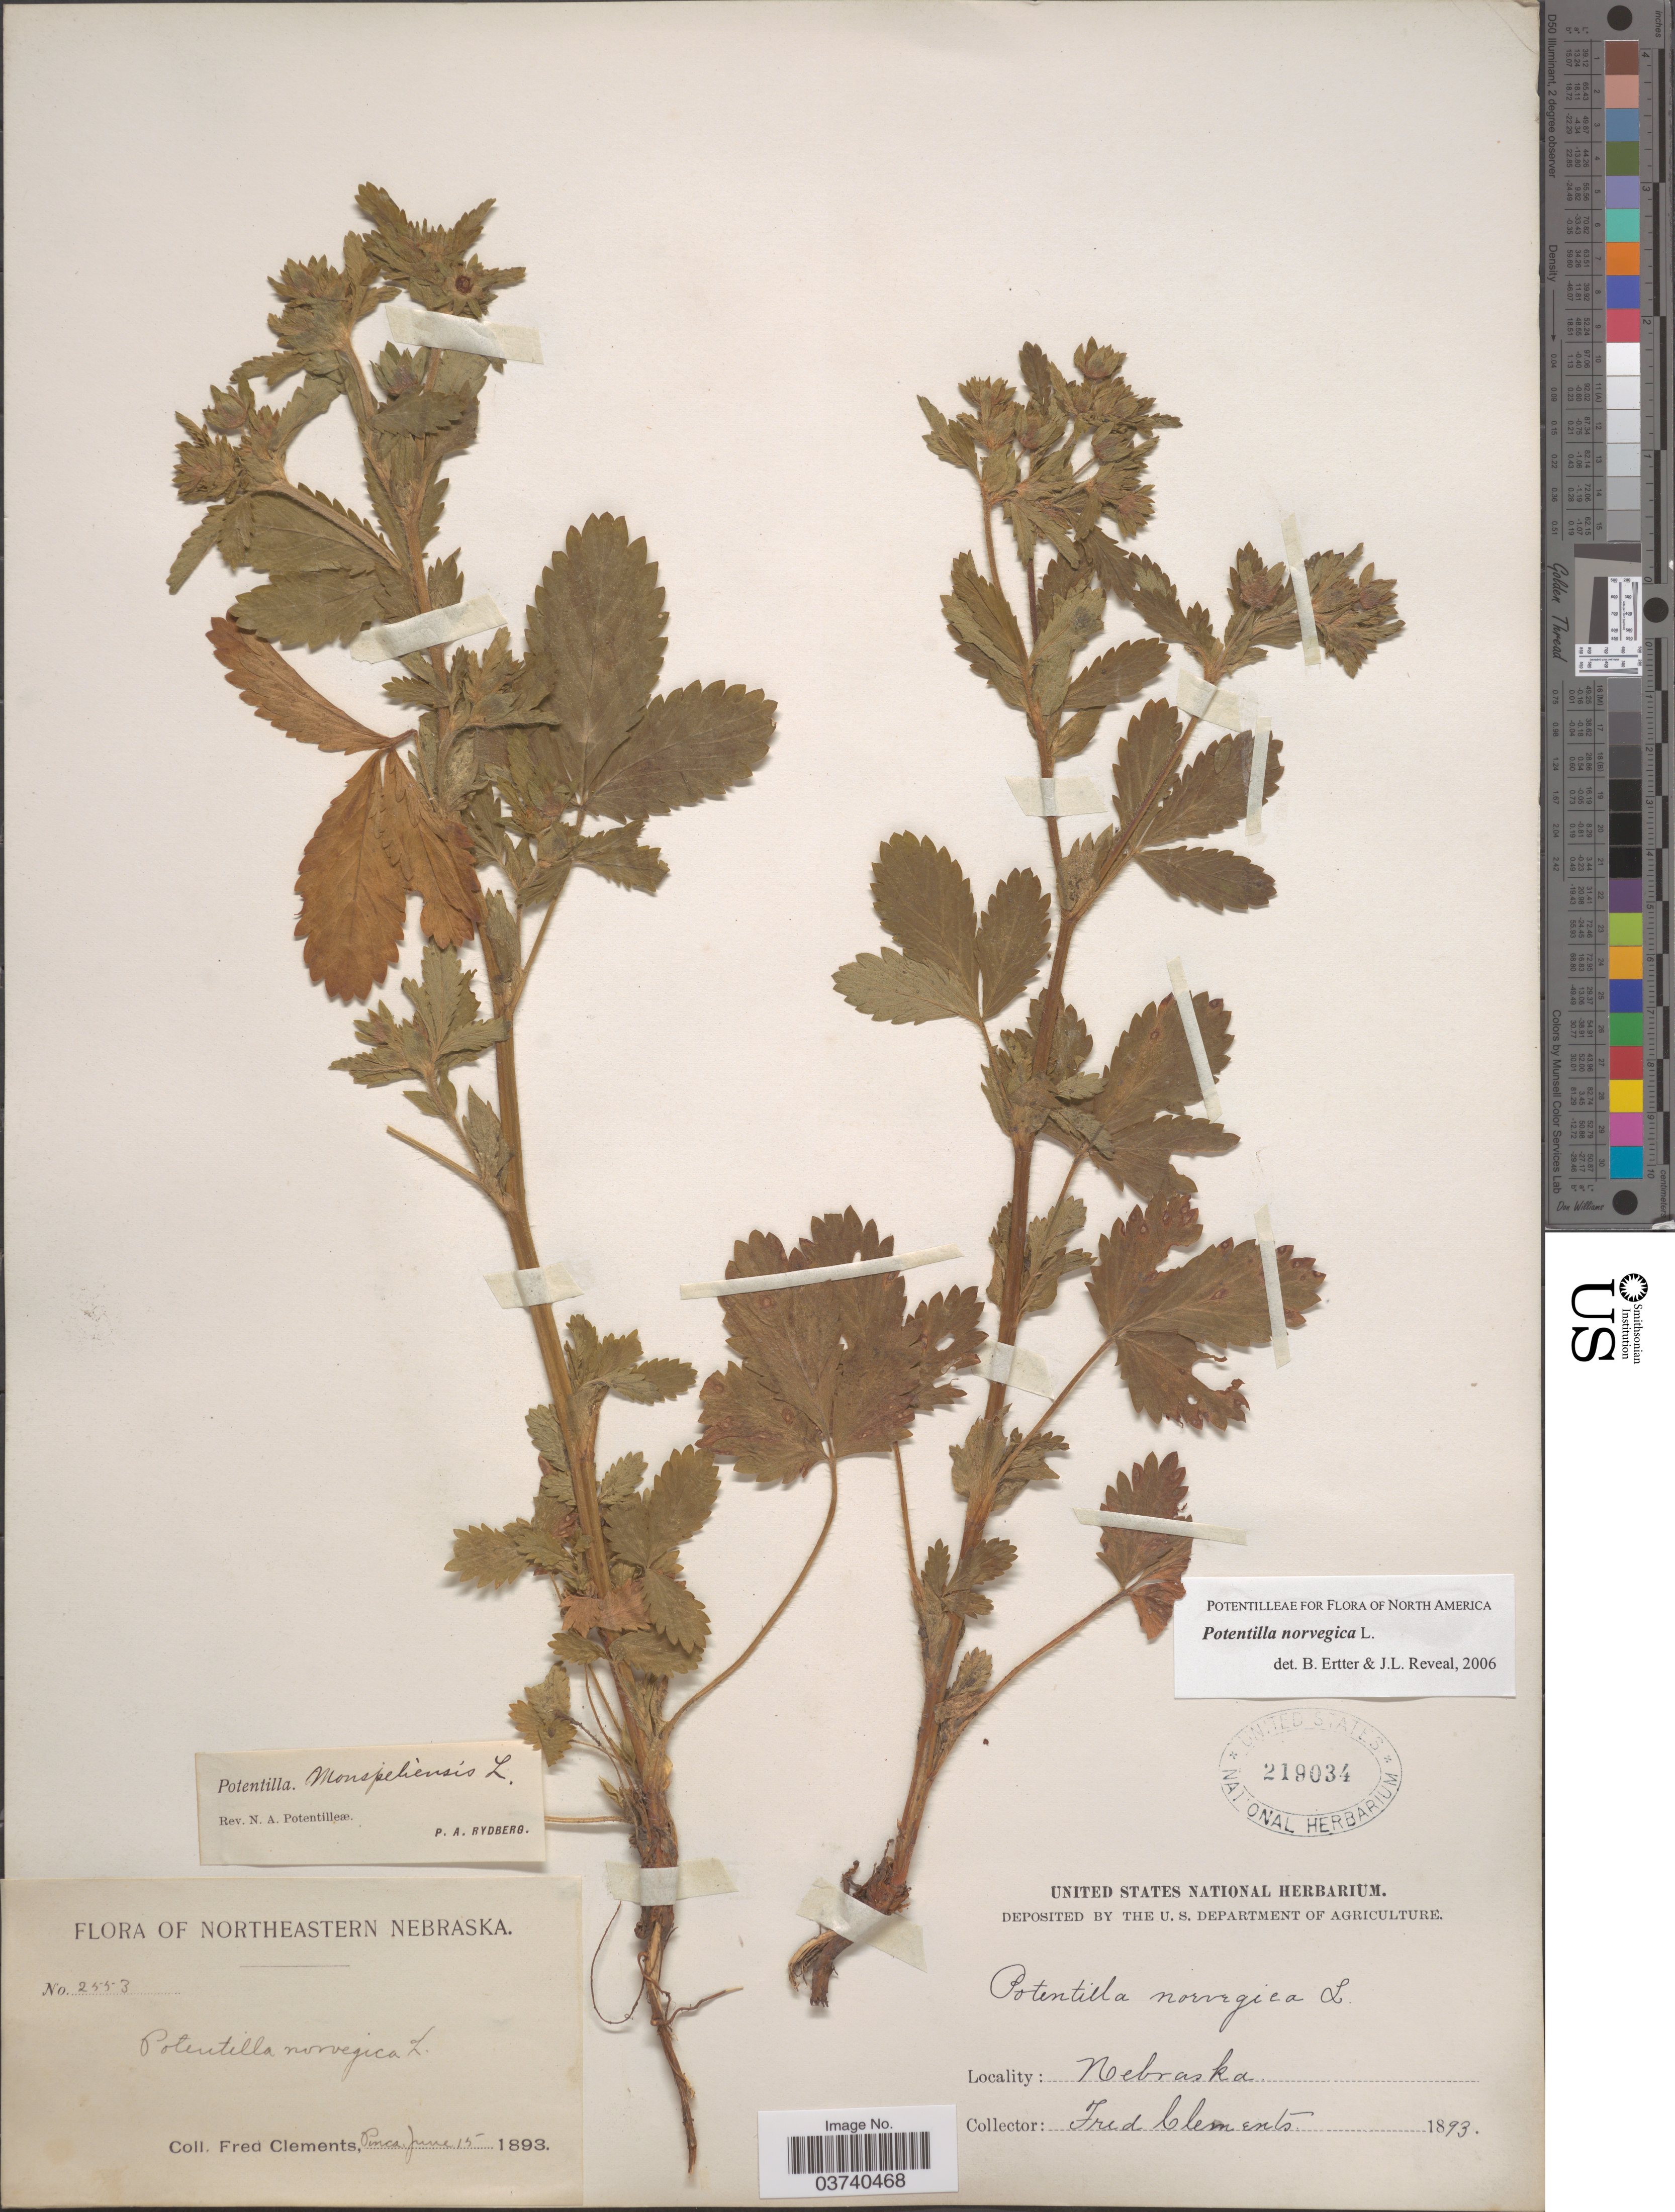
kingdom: Plantae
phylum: Tracheophyta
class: Magnoliopsida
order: Rosales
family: Rosaceae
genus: Potentilla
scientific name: Potentilla norvegica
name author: L.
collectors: F. Clements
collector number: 2553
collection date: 1893-06-15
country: United States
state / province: Nebraska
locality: Northeastern Nebraska. Ponca.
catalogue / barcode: US 219034